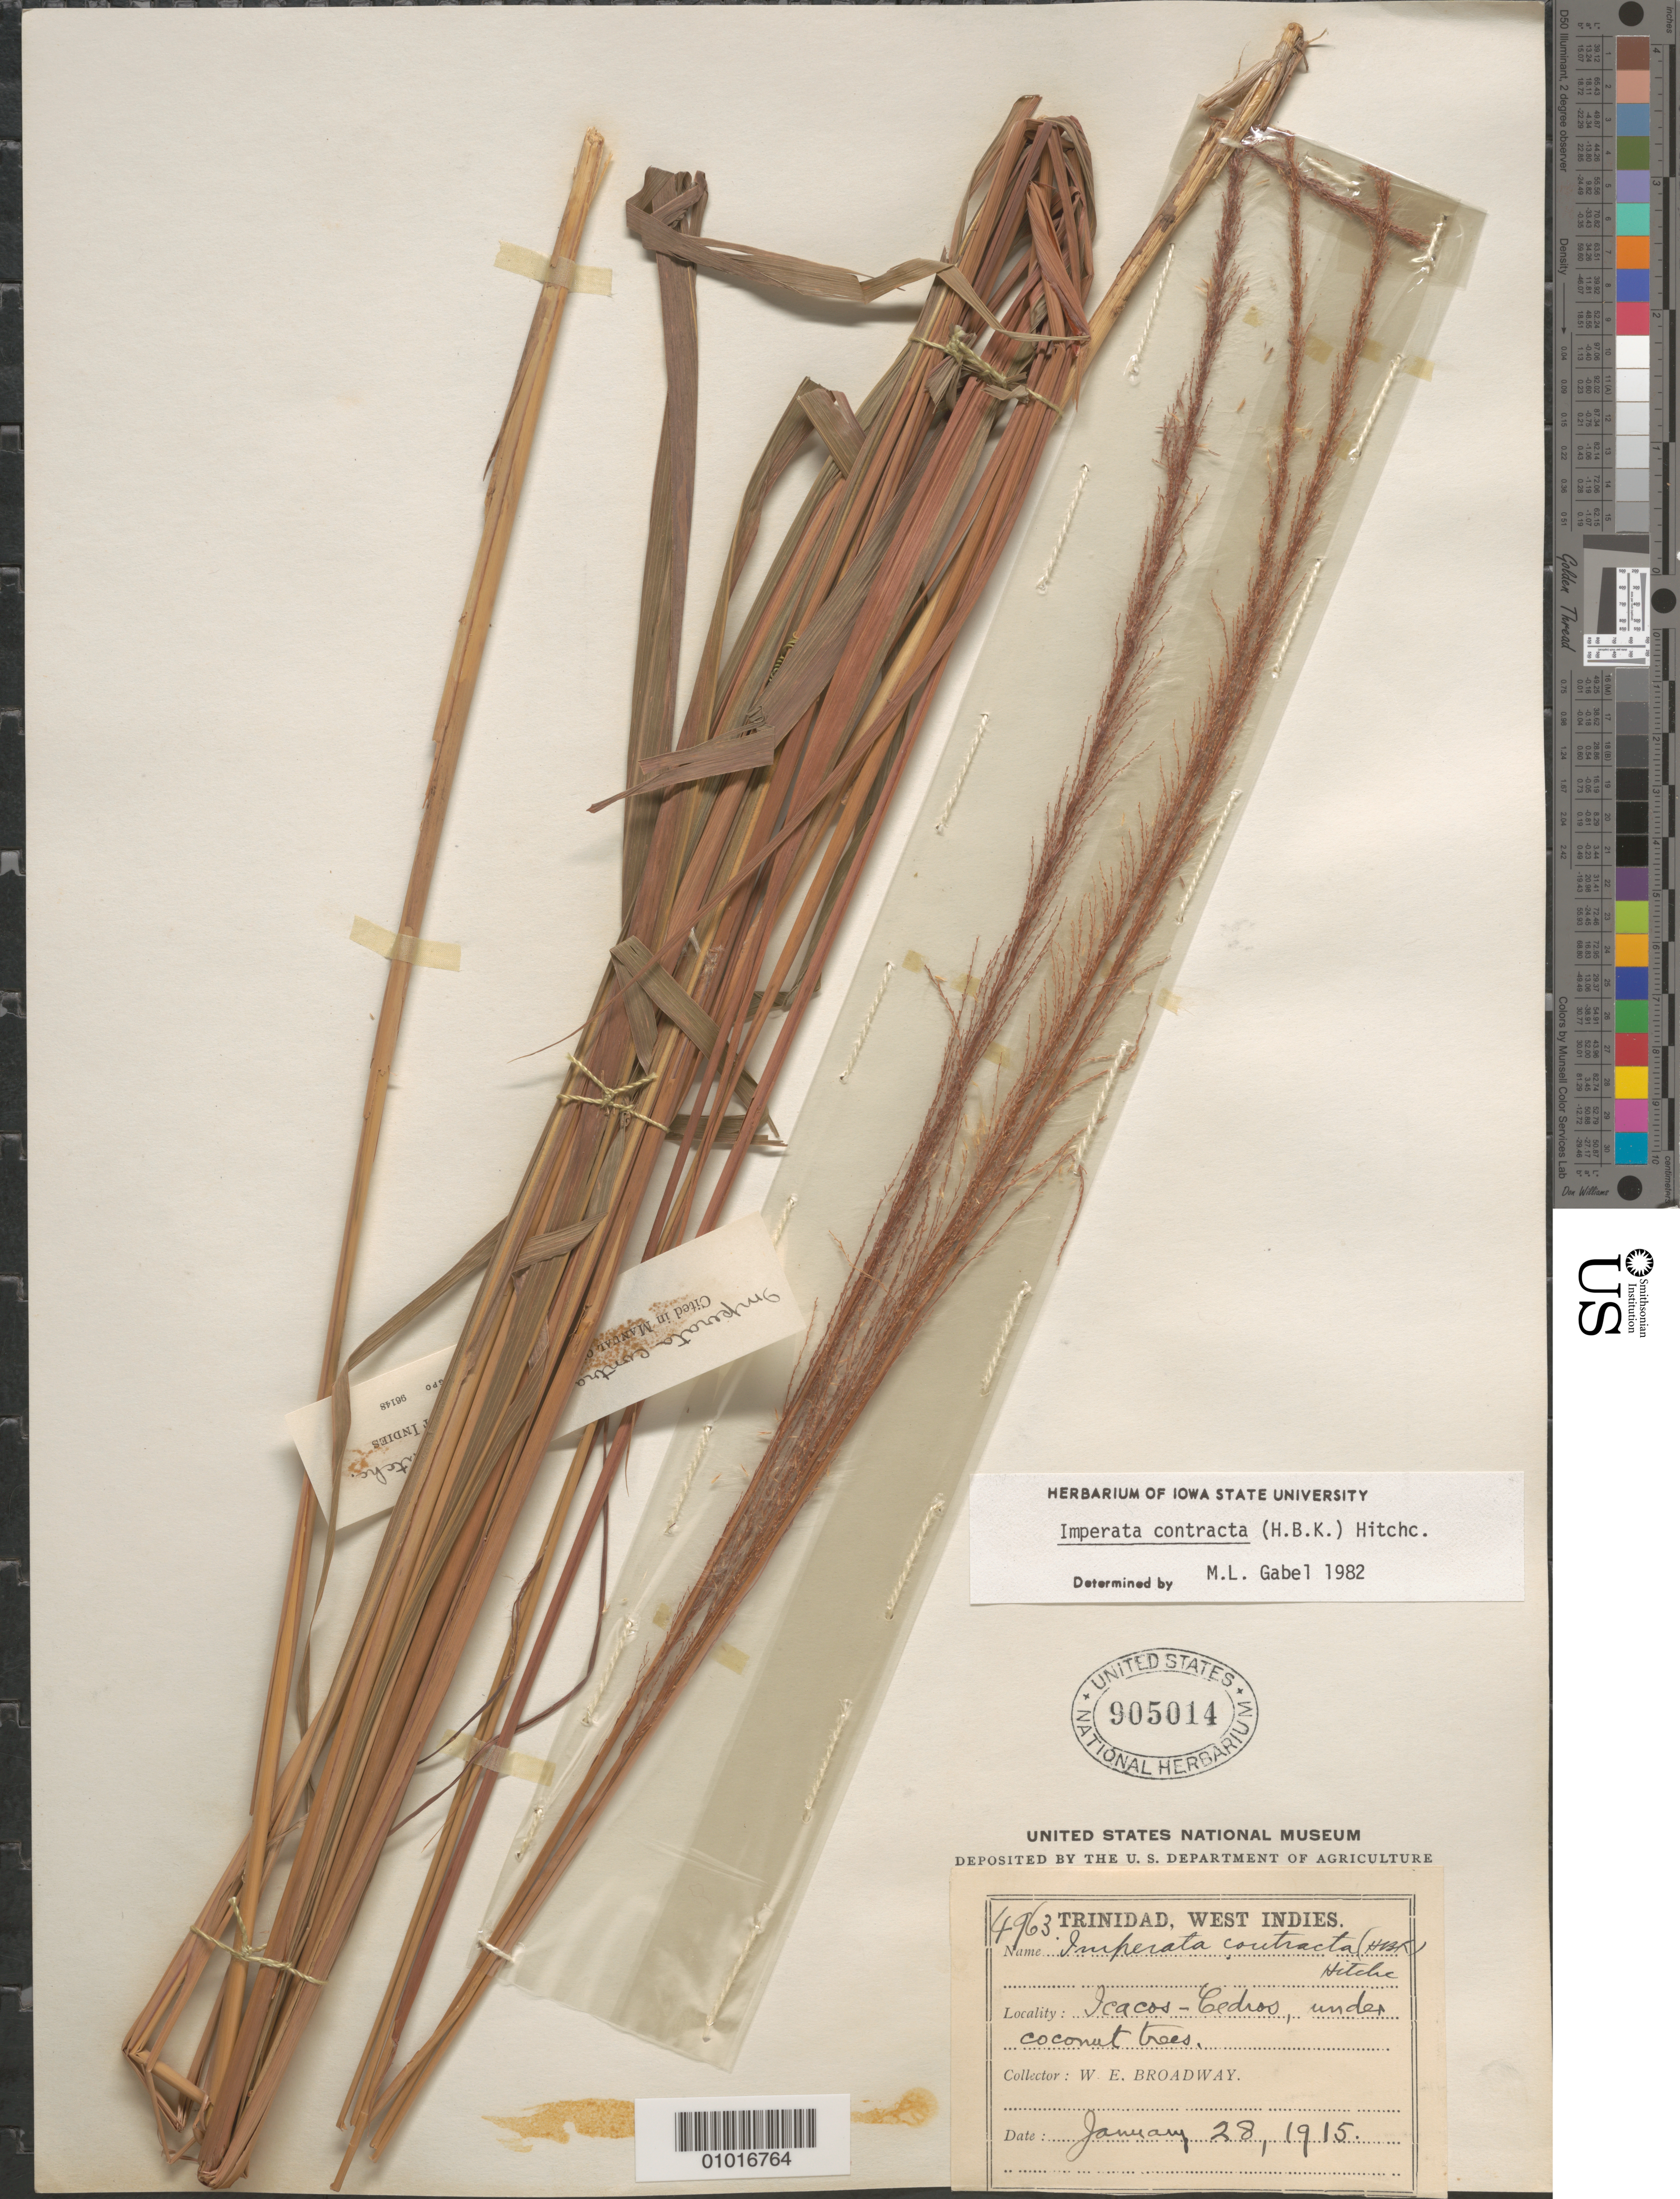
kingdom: Plantae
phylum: Tracheophyta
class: Liliopsida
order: Poales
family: Poaceae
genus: Imperata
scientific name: Imperata contracta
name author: (Kunth) Hitchc.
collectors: W. E. Broadway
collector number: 4963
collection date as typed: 28 Jan 1915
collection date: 1915-01-28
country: Trinidad and Tobago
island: Trinidad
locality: Icacos Cedros, under coconut trees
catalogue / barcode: US 905014